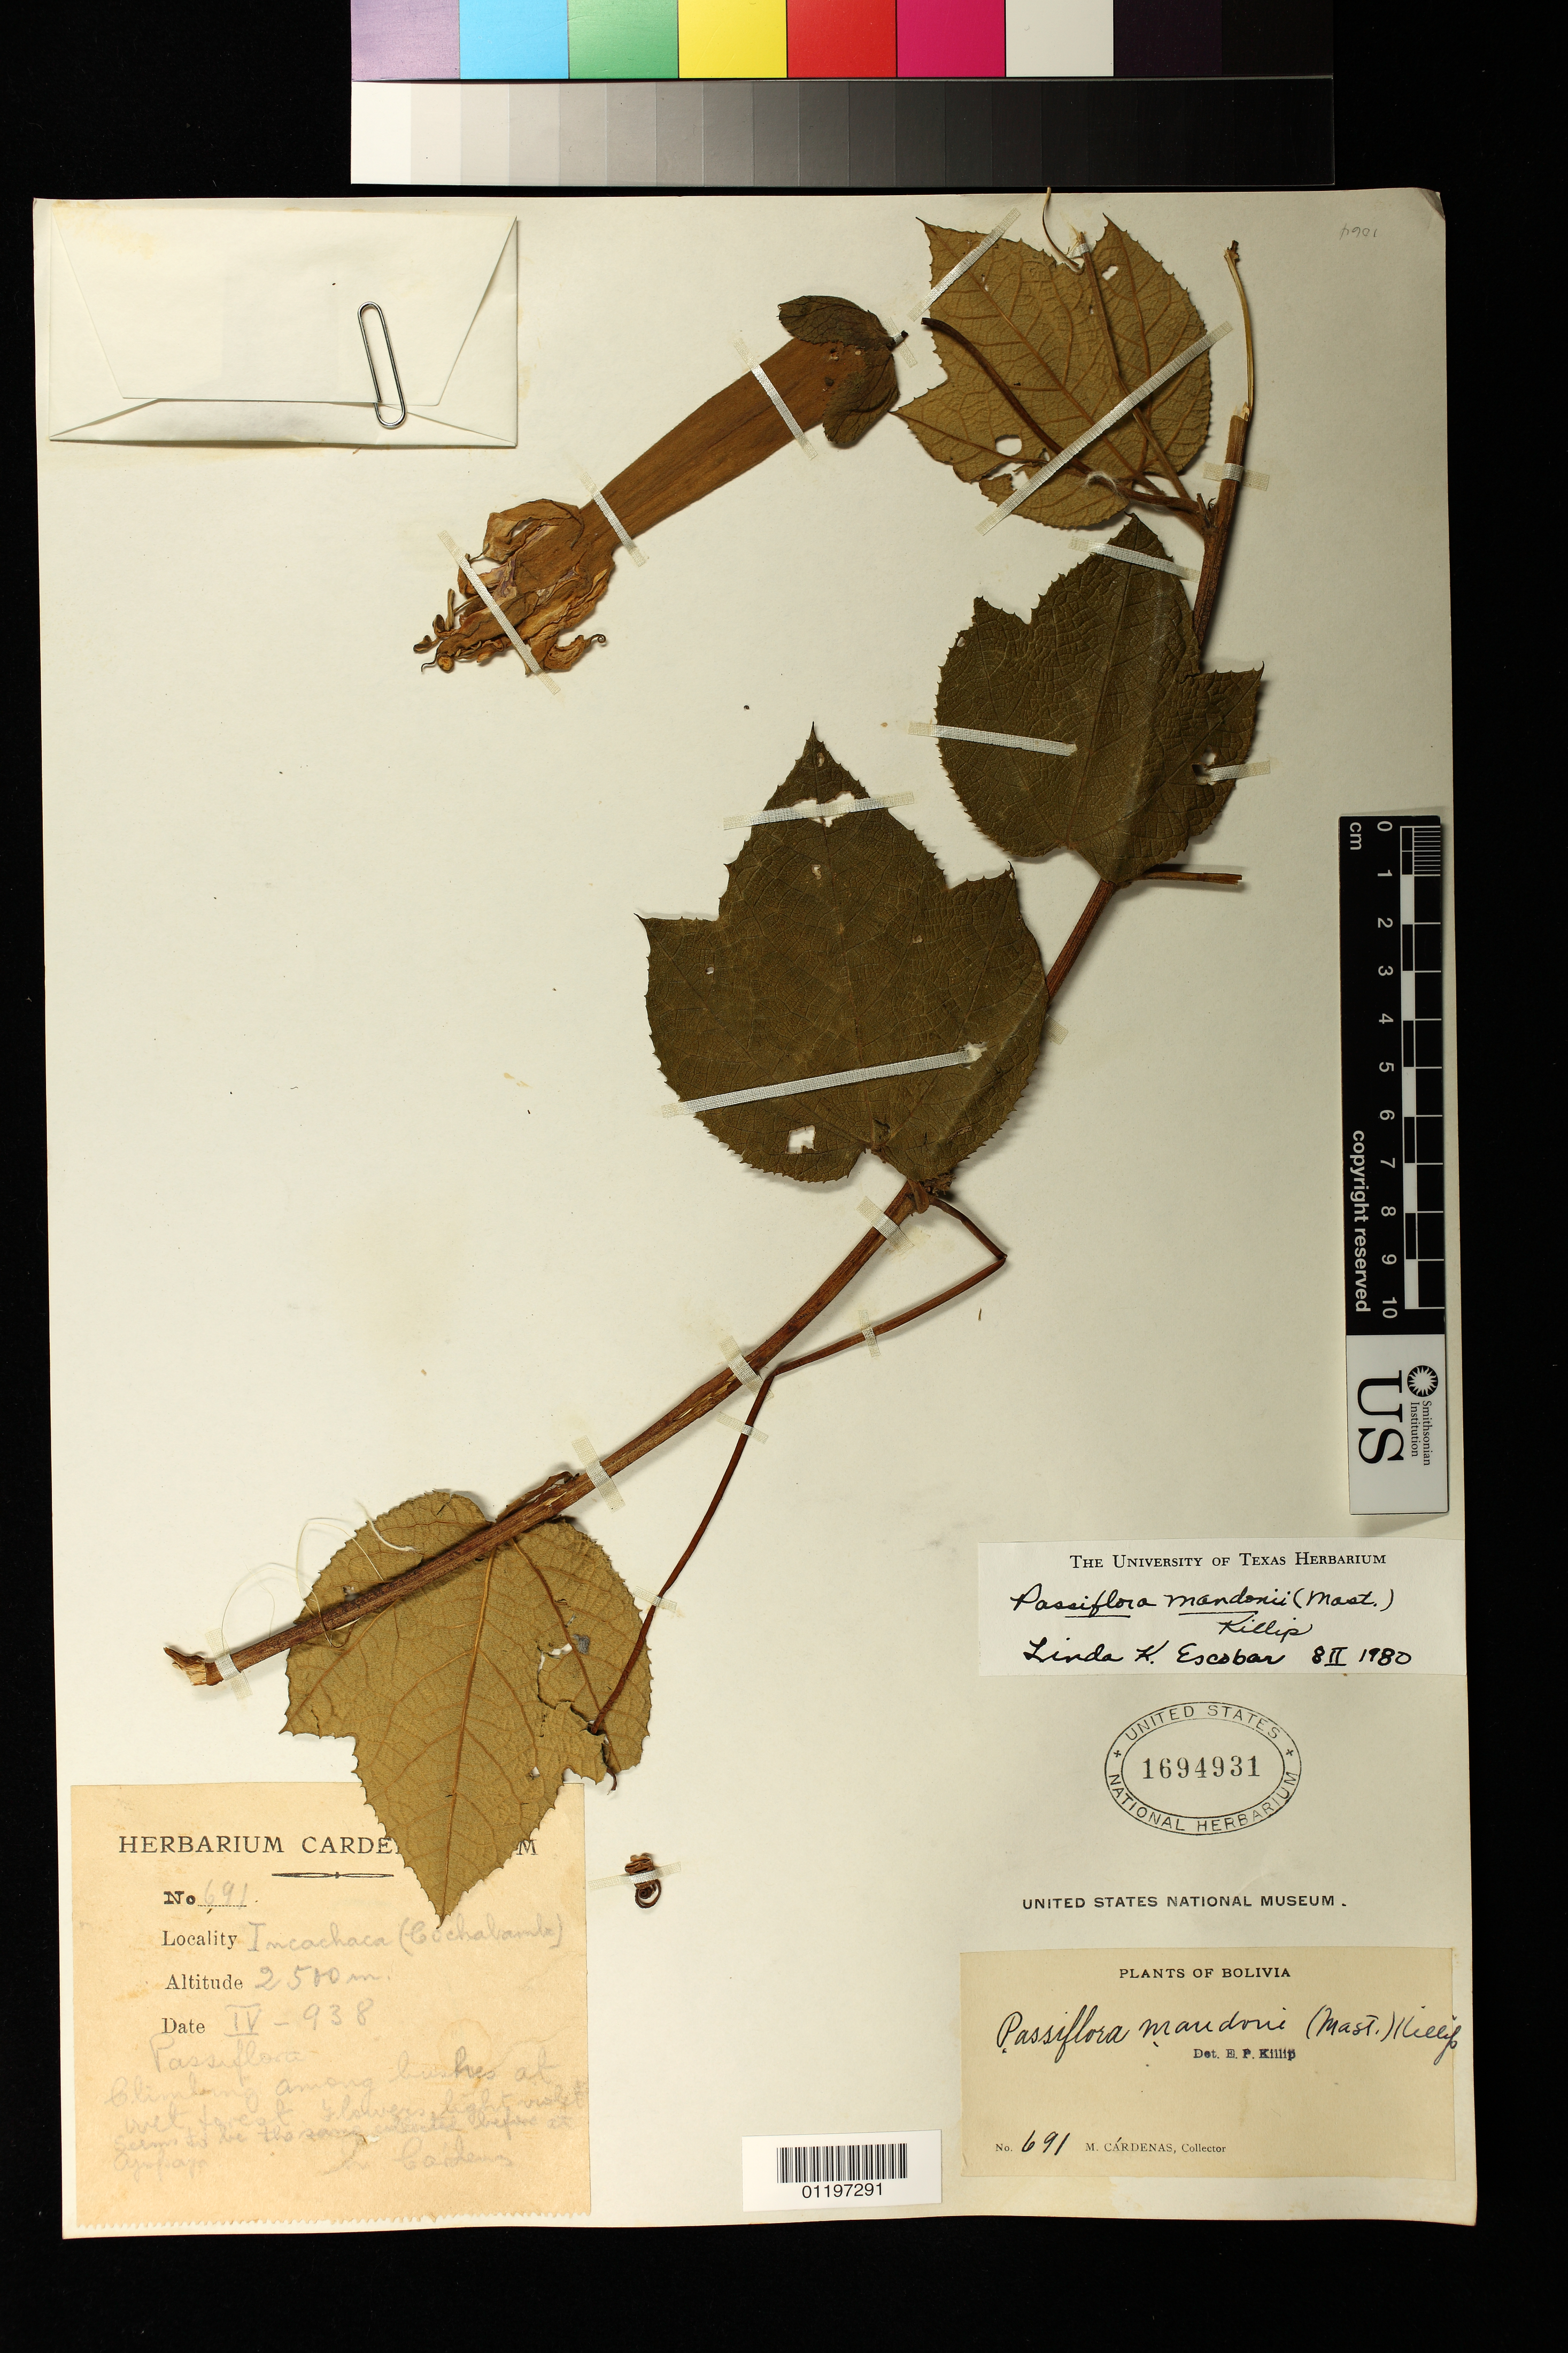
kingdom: Plantae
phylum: Tracheophyta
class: Magnoliopsida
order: Malpighiales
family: Passifloraceae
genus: Passiflora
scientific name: Passiflora mandonii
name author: (Mast.) Killip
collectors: M. Cárdenas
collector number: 691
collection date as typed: Apr 1938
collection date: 1938-04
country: Bolivia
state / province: Cochabamba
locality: Incachaca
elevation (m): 2500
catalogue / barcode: US 1694931